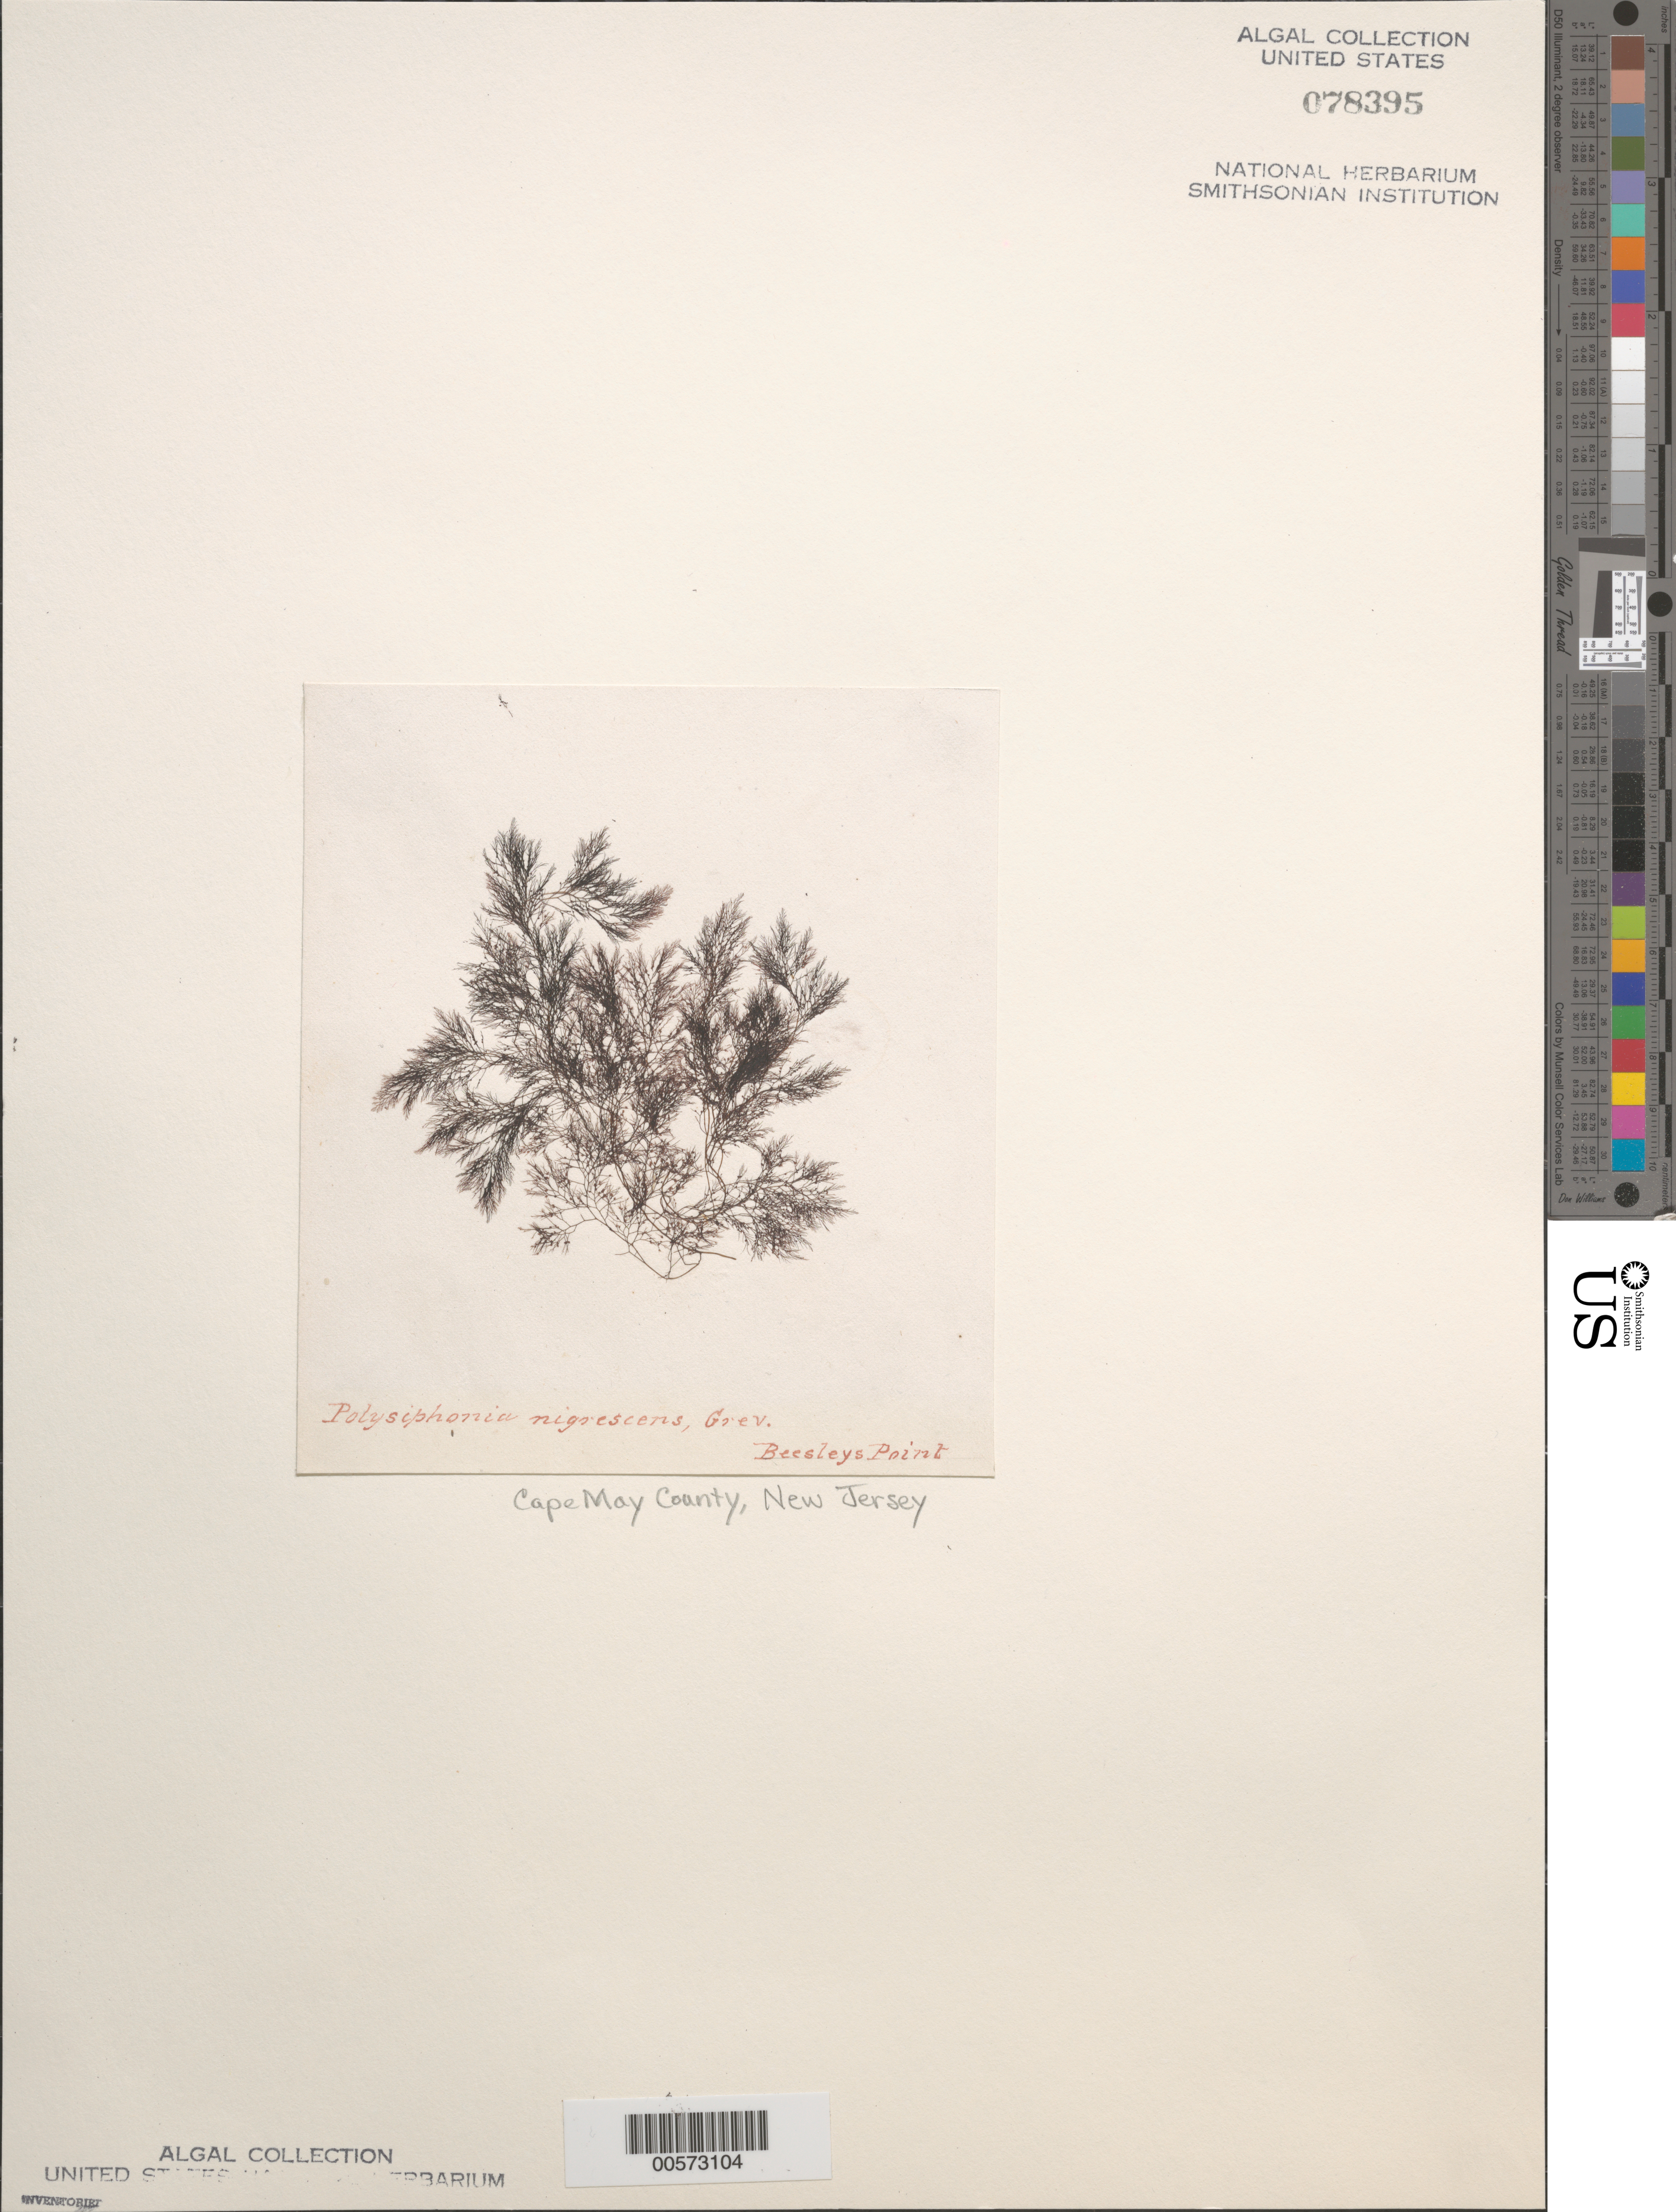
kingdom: Plantae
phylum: Rhodophyta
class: Florideophyceae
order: Ceramiales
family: Rhodomelaceae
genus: Vertebrata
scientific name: Vertebrata fucoides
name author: (Hudson) Kuntze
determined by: Algae name updating Project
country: United States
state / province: New Jersey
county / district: Cape May County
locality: Beesleys Point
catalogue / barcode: US 78395